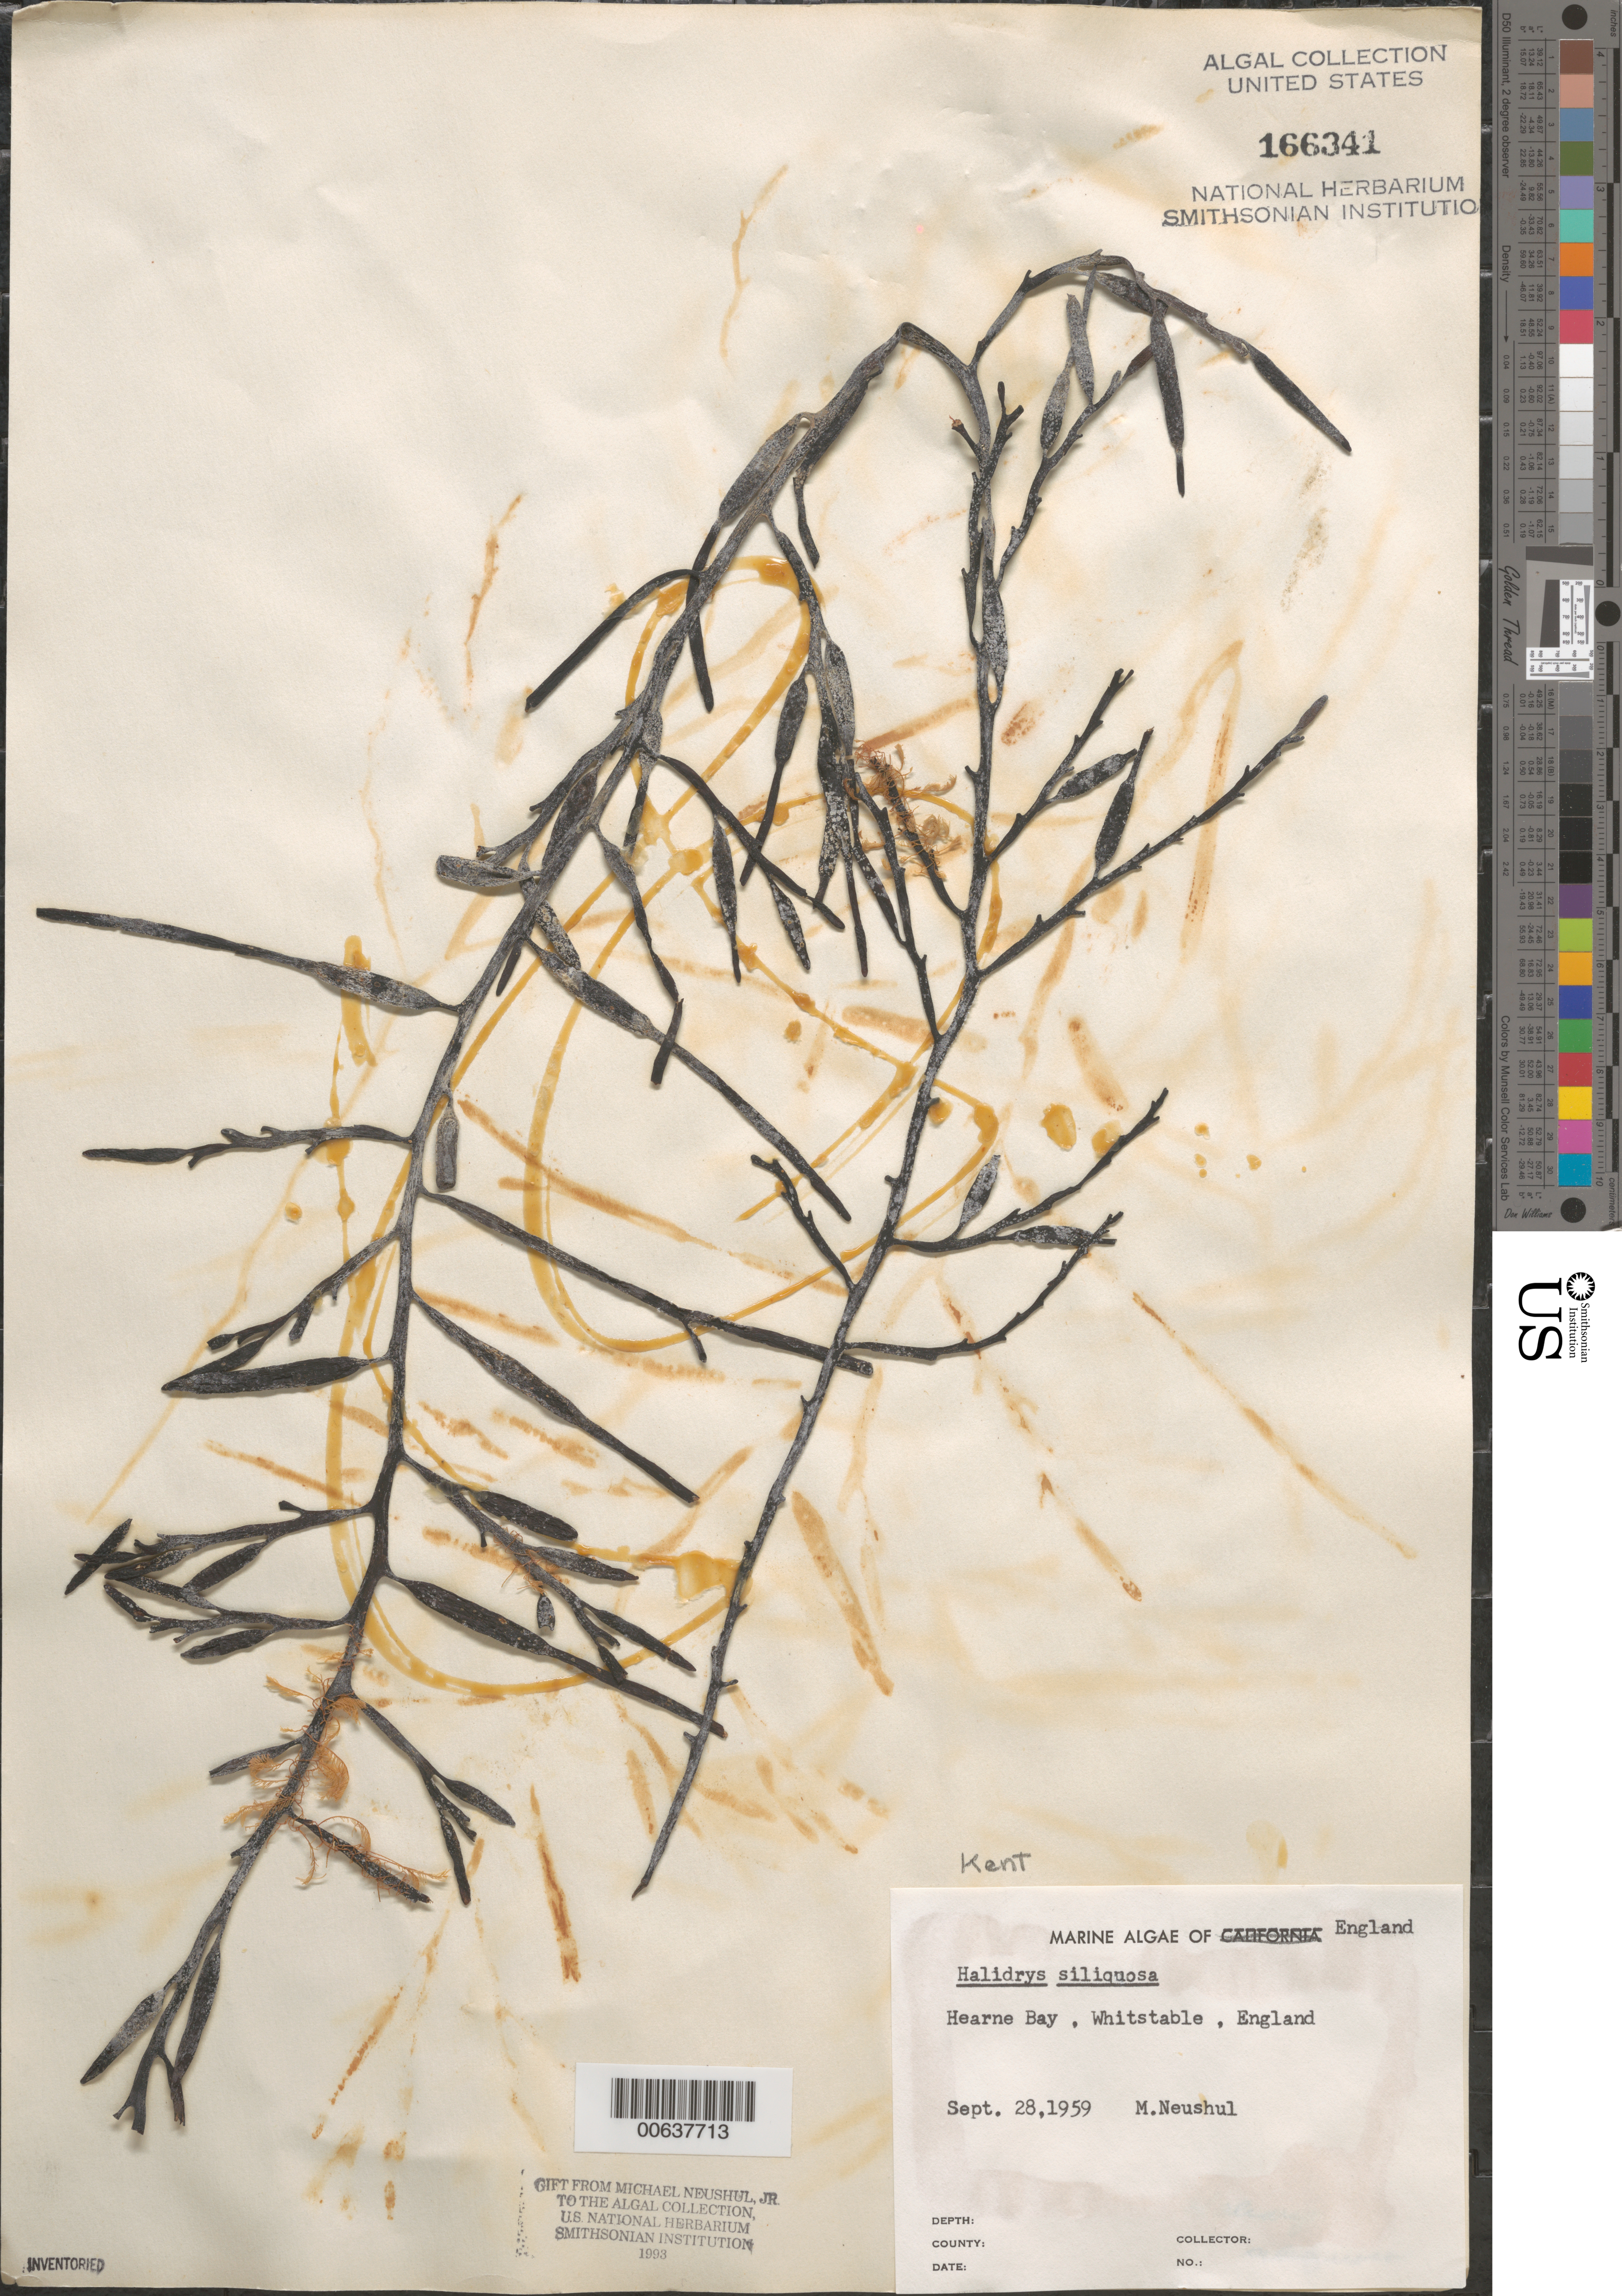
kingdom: Chromista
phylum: Ochrophyta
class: Phaeophyceae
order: Fucales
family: Sargassaceae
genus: Halidrys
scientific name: Halidrys siliquosa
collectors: M. Neushul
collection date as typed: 28 Sep 1959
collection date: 1959-09-28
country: United Kingdom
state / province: England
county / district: Kent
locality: Hearne Bay, Whitstable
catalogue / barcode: US 166341